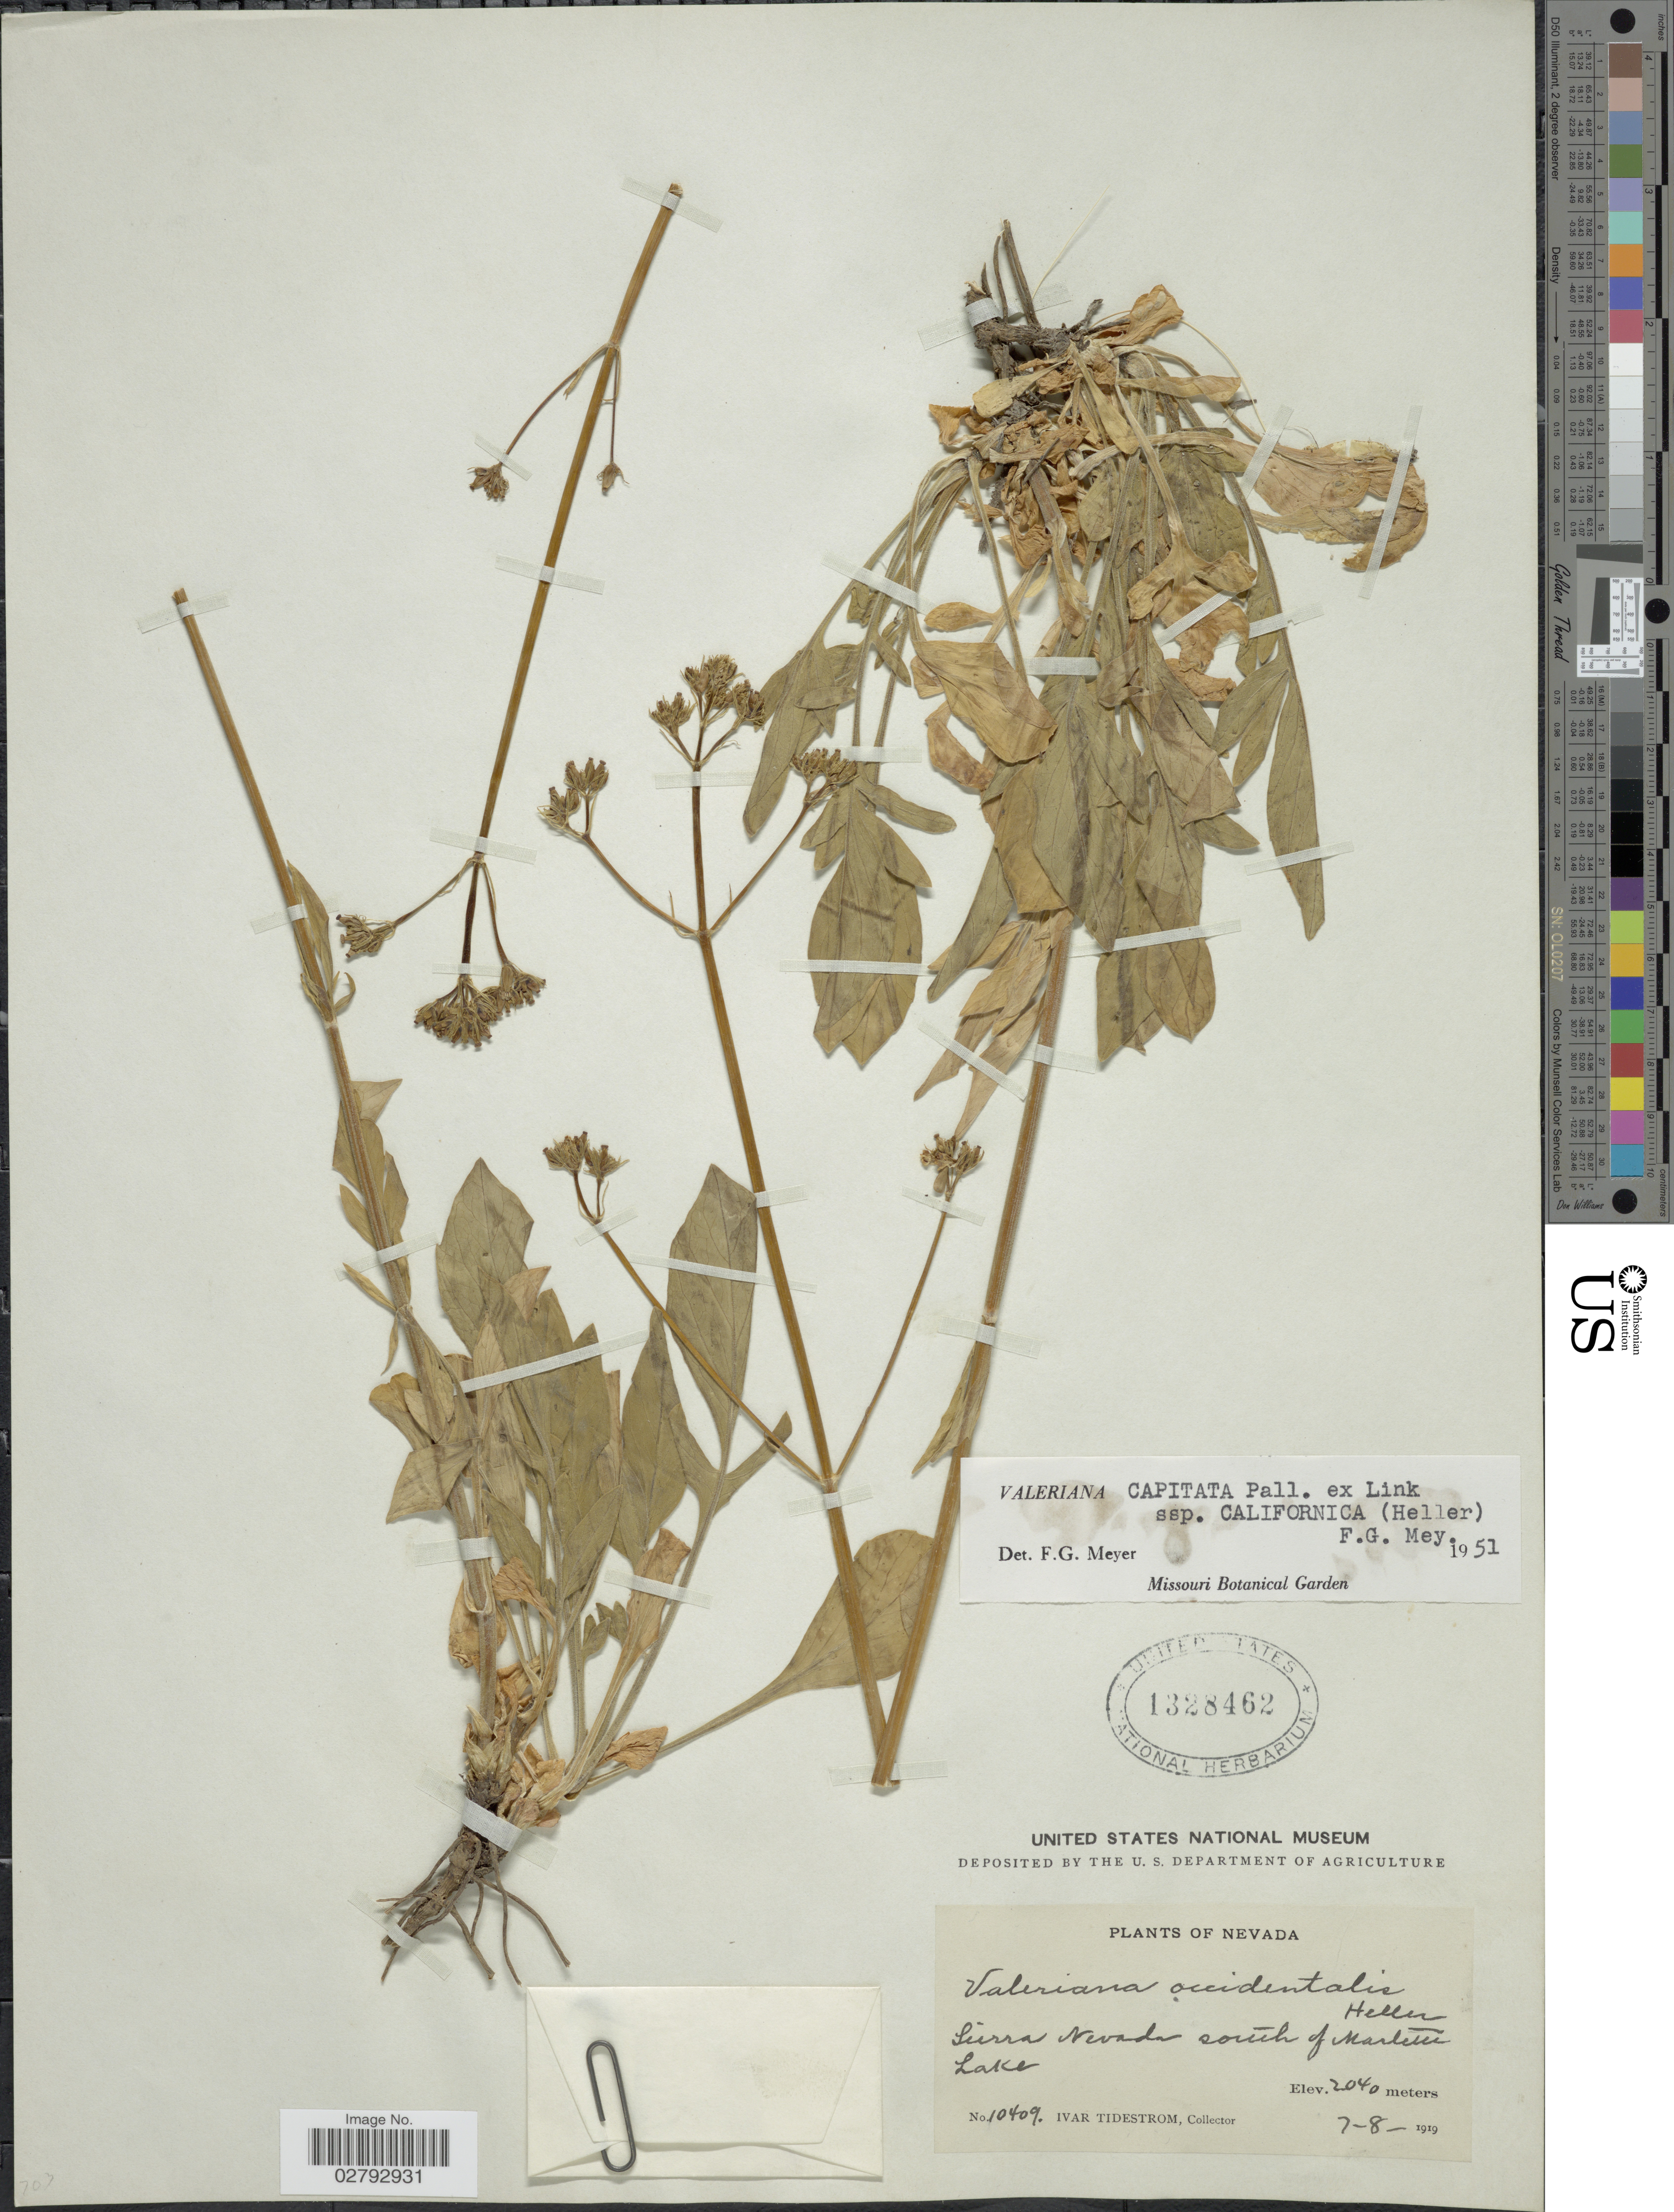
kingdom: Plantae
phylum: Tracheophyta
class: Magnoliopsida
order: Dipsacales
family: Caprifoliaceae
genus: Valeriana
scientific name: Valeriana capitata subsp. californica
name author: (A. Heller) F.G. Mey.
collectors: I. F. Tidestrom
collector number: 10409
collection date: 1919-07-08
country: United States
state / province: Nevada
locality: Sierra Nevada south of Marlette Lake.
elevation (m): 2040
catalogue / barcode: US 1328462